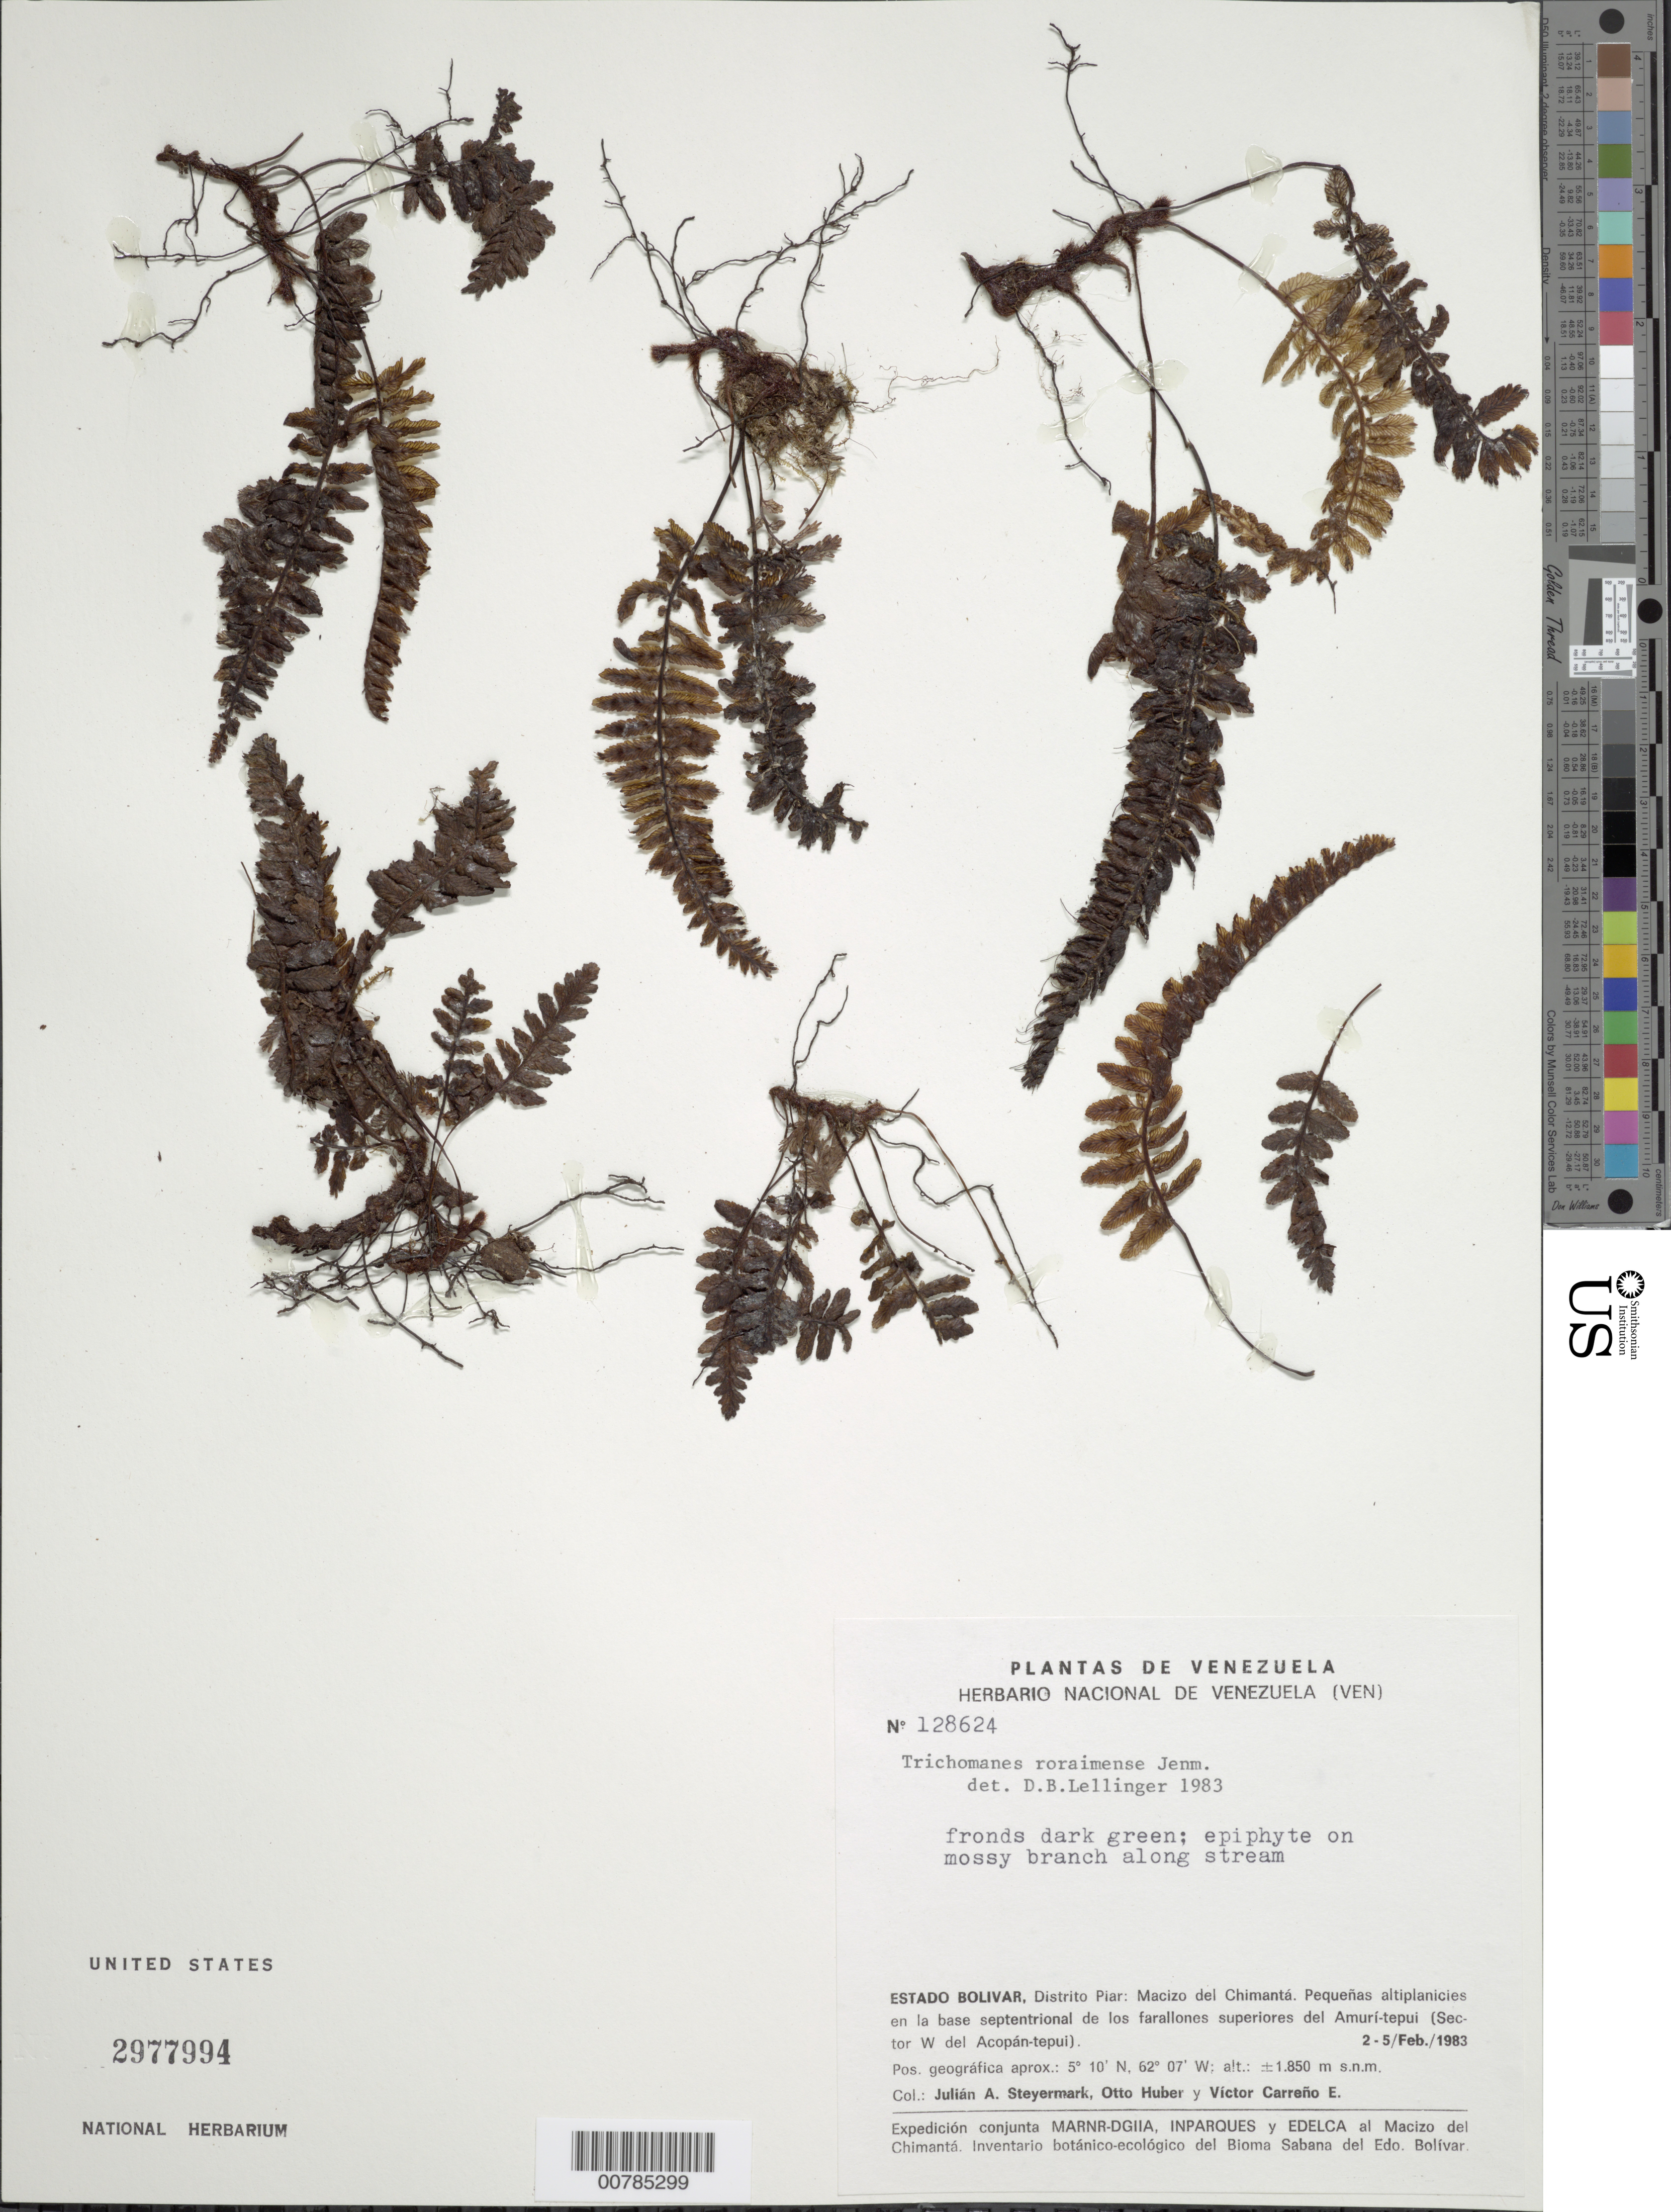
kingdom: Plantae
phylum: Tracheophyta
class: Polypodiopsida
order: Hymenophyllales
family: Hymenophyllaceae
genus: Trichomanes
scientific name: Trichomanes roraimense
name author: Jenman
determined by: Lellinger, David B., (BOT), Smithsonian Institution - National Museum of Natural History (UNITED STATES)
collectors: J. Steyermark, O. Huber & V. Carreño E.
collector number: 128624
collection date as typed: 2-Feb-83 to 5-Feb-83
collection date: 1983-02-02/1983-02-05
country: Venezuela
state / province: Bolívar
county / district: Piar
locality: Macizo del Chimantá, Amuí-tepuí (Sector W del Acopán-tepuí)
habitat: On mossy branch along stream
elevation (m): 1850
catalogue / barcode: US 2977994